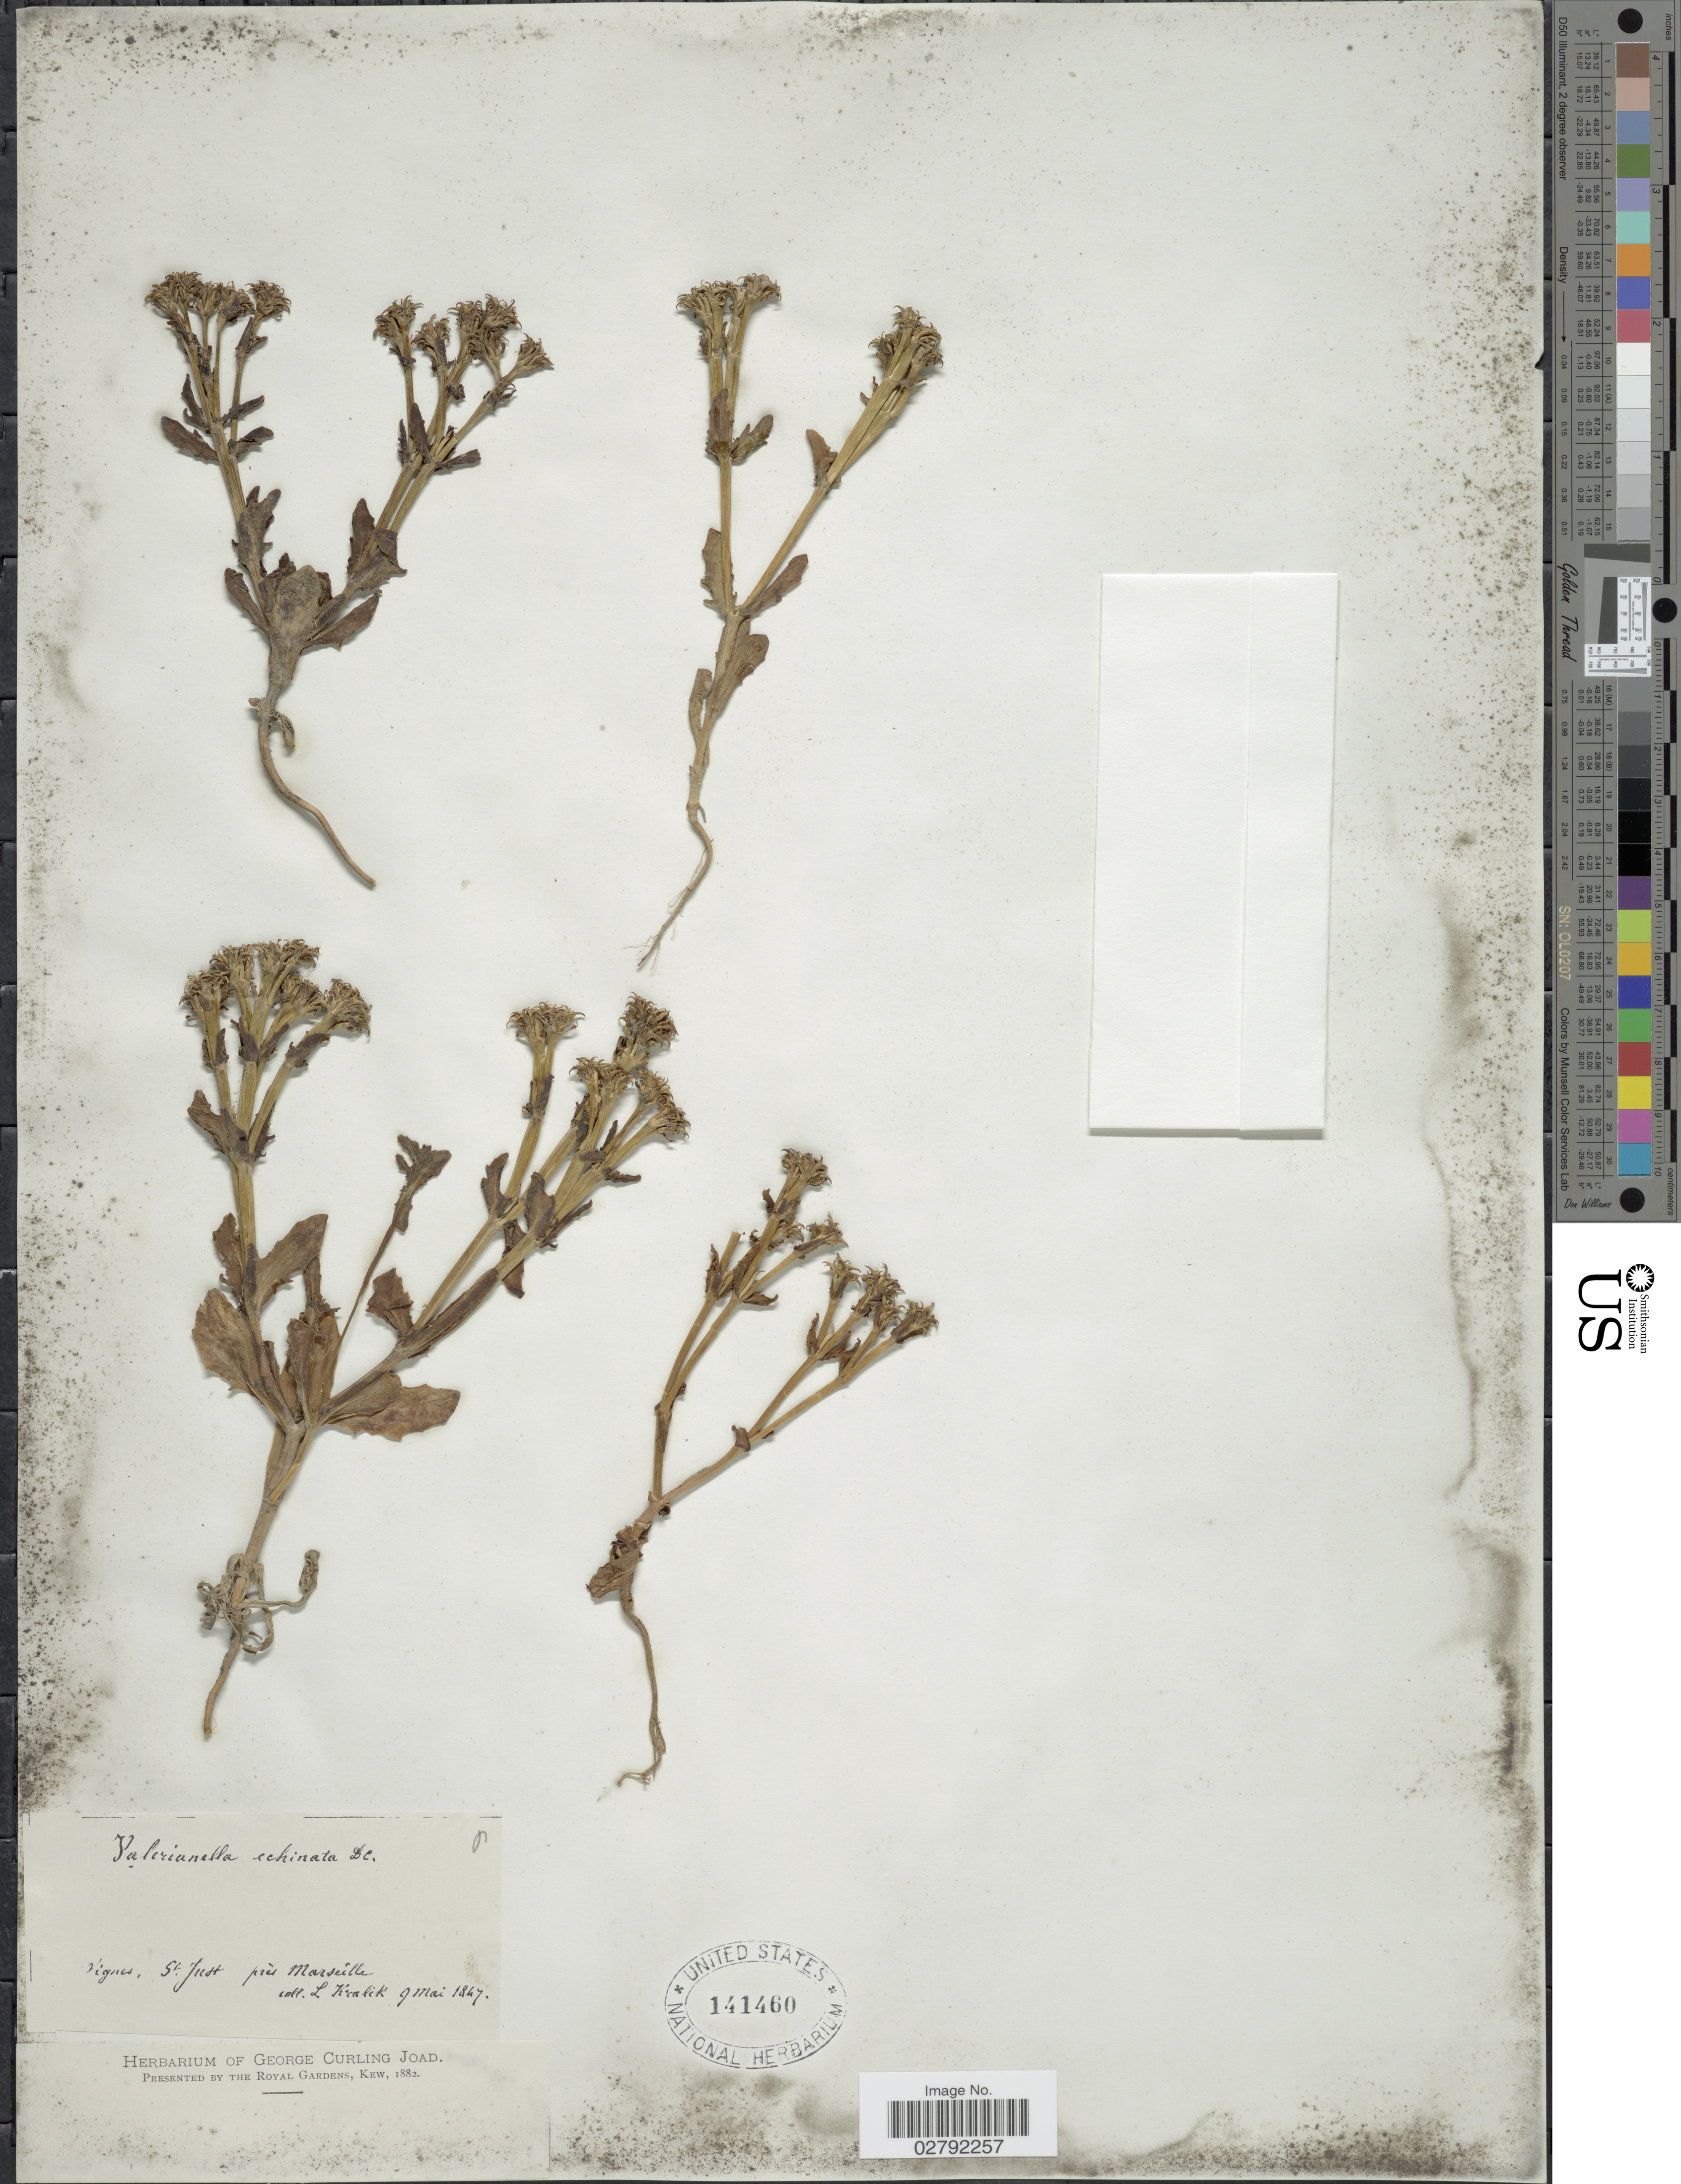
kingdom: Plantae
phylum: Tracheophyta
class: Magnoliopsida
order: Dipsacales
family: Caprifoliaceae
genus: Valerianella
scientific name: Valerianella echinata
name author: (L.) DC.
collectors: L. Kralik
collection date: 1847-05-09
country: France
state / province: Provence-Alpes-Côte d'Azur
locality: Vignes. St. Just près Marseille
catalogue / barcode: US 141460